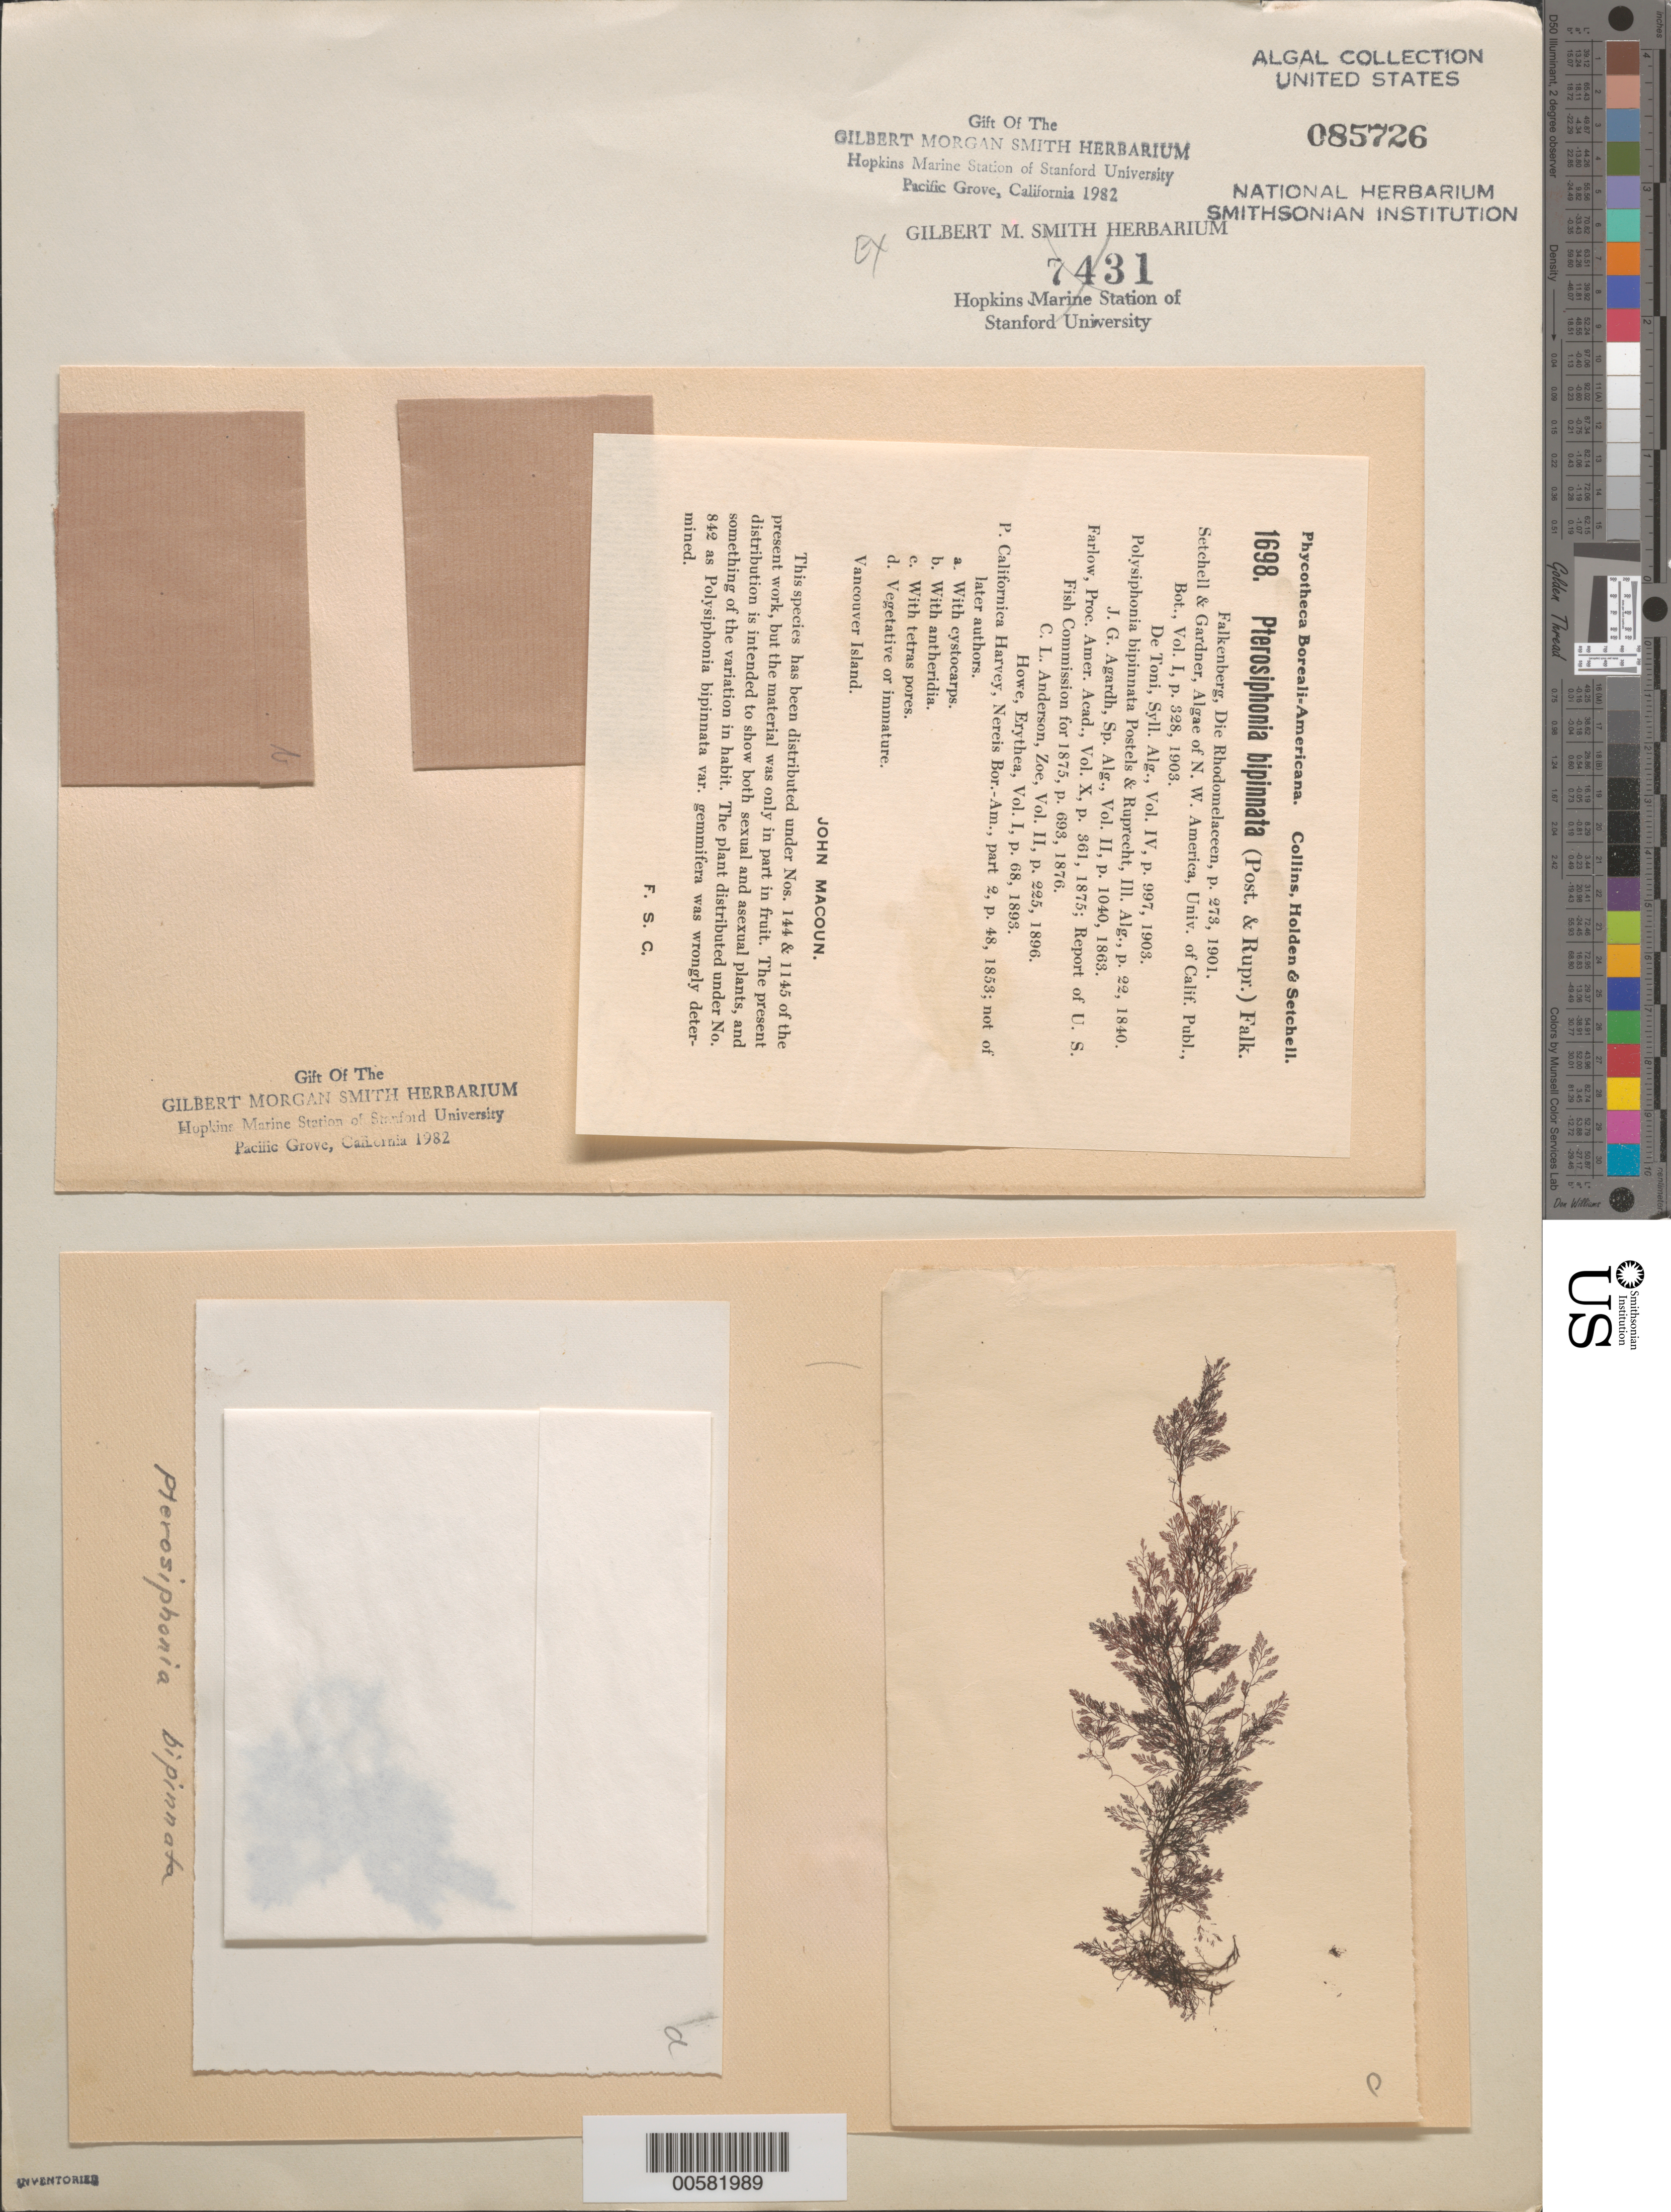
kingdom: Plantae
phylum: Rhodophyta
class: Florideophyceae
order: Ceramiales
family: Rhodomelaceae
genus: Savoiea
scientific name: Savoiea bipinnata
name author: (Postels & Rupr.) M.J. Wynne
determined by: Algae name updating Project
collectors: J. Macoun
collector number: PB-A 1698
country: Canada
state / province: British Columbia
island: Vancouver Island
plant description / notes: Collins, Holden & Setchell, Phycotheca Boreali-Americana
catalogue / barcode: US 85726